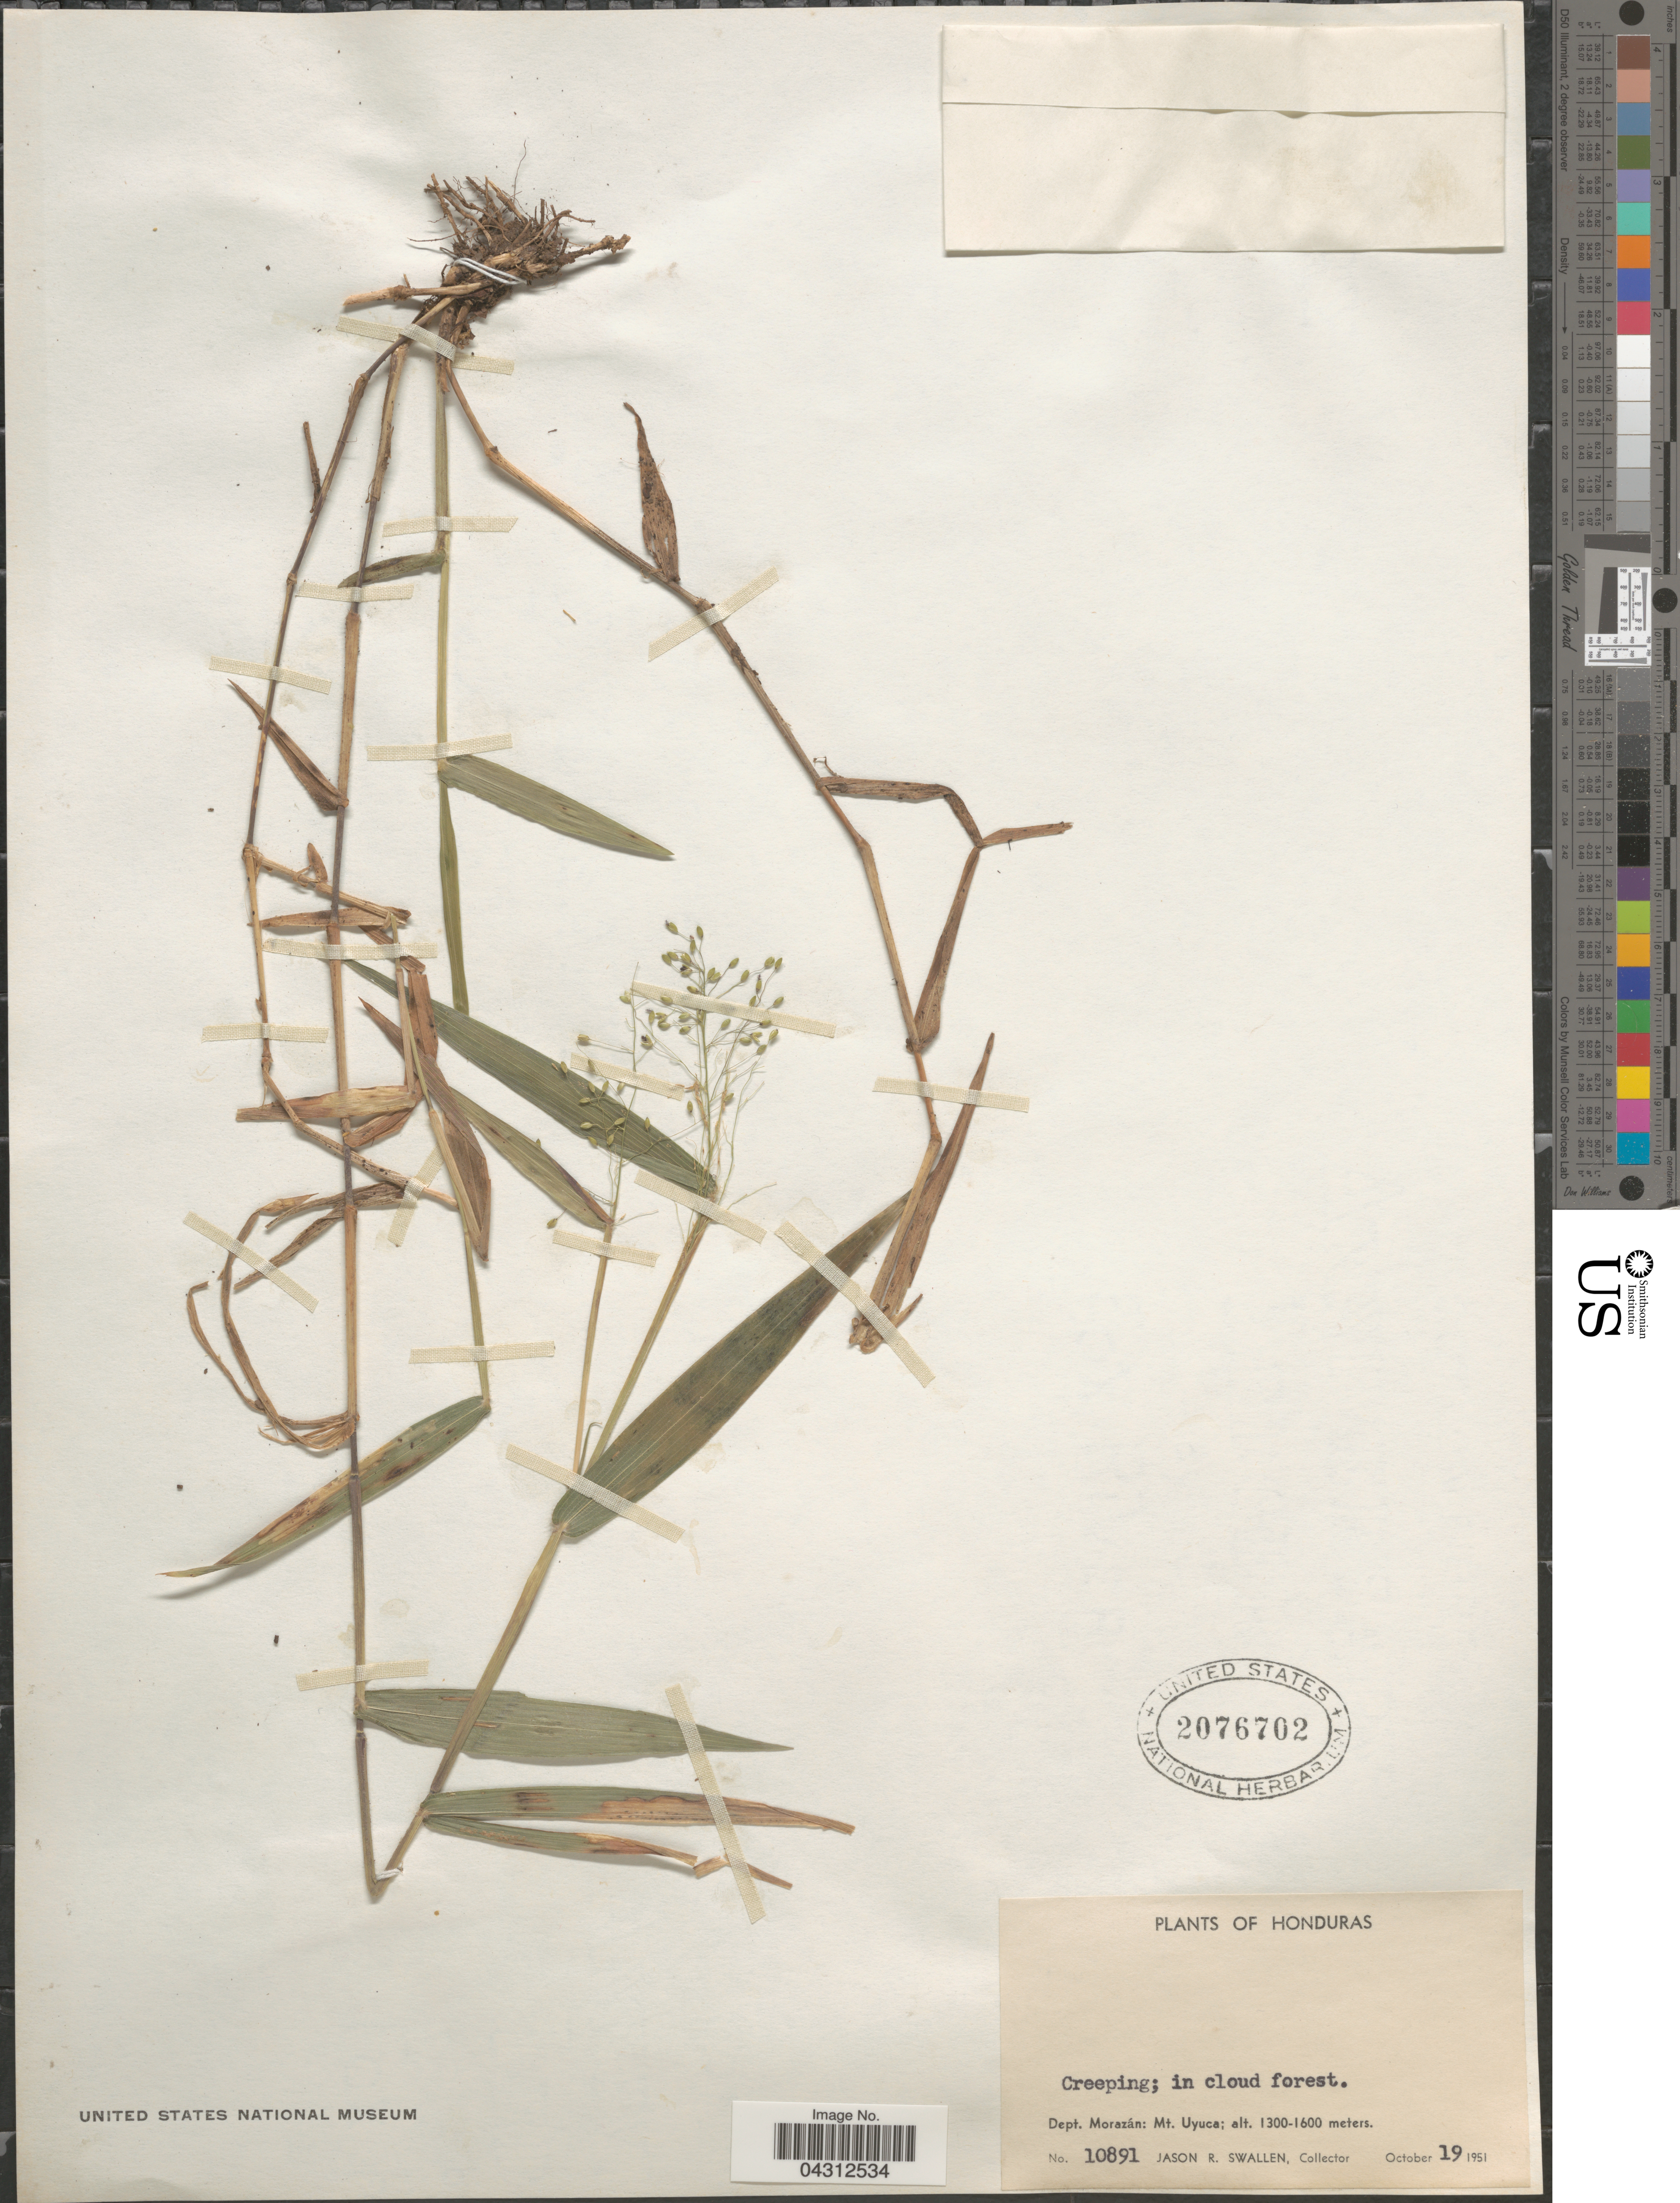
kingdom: Plantae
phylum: Tracheophyta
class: Liliopsida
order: Poales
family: Poaceae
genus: Panicum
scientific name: Panicum sp.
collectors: J. R. Swallen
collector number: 10891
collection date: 1951-10-19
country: El Salvador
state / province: Morazan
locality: Dept. Morazán: Mt. Uyuca.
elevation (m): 1300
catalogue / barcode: US 2076702